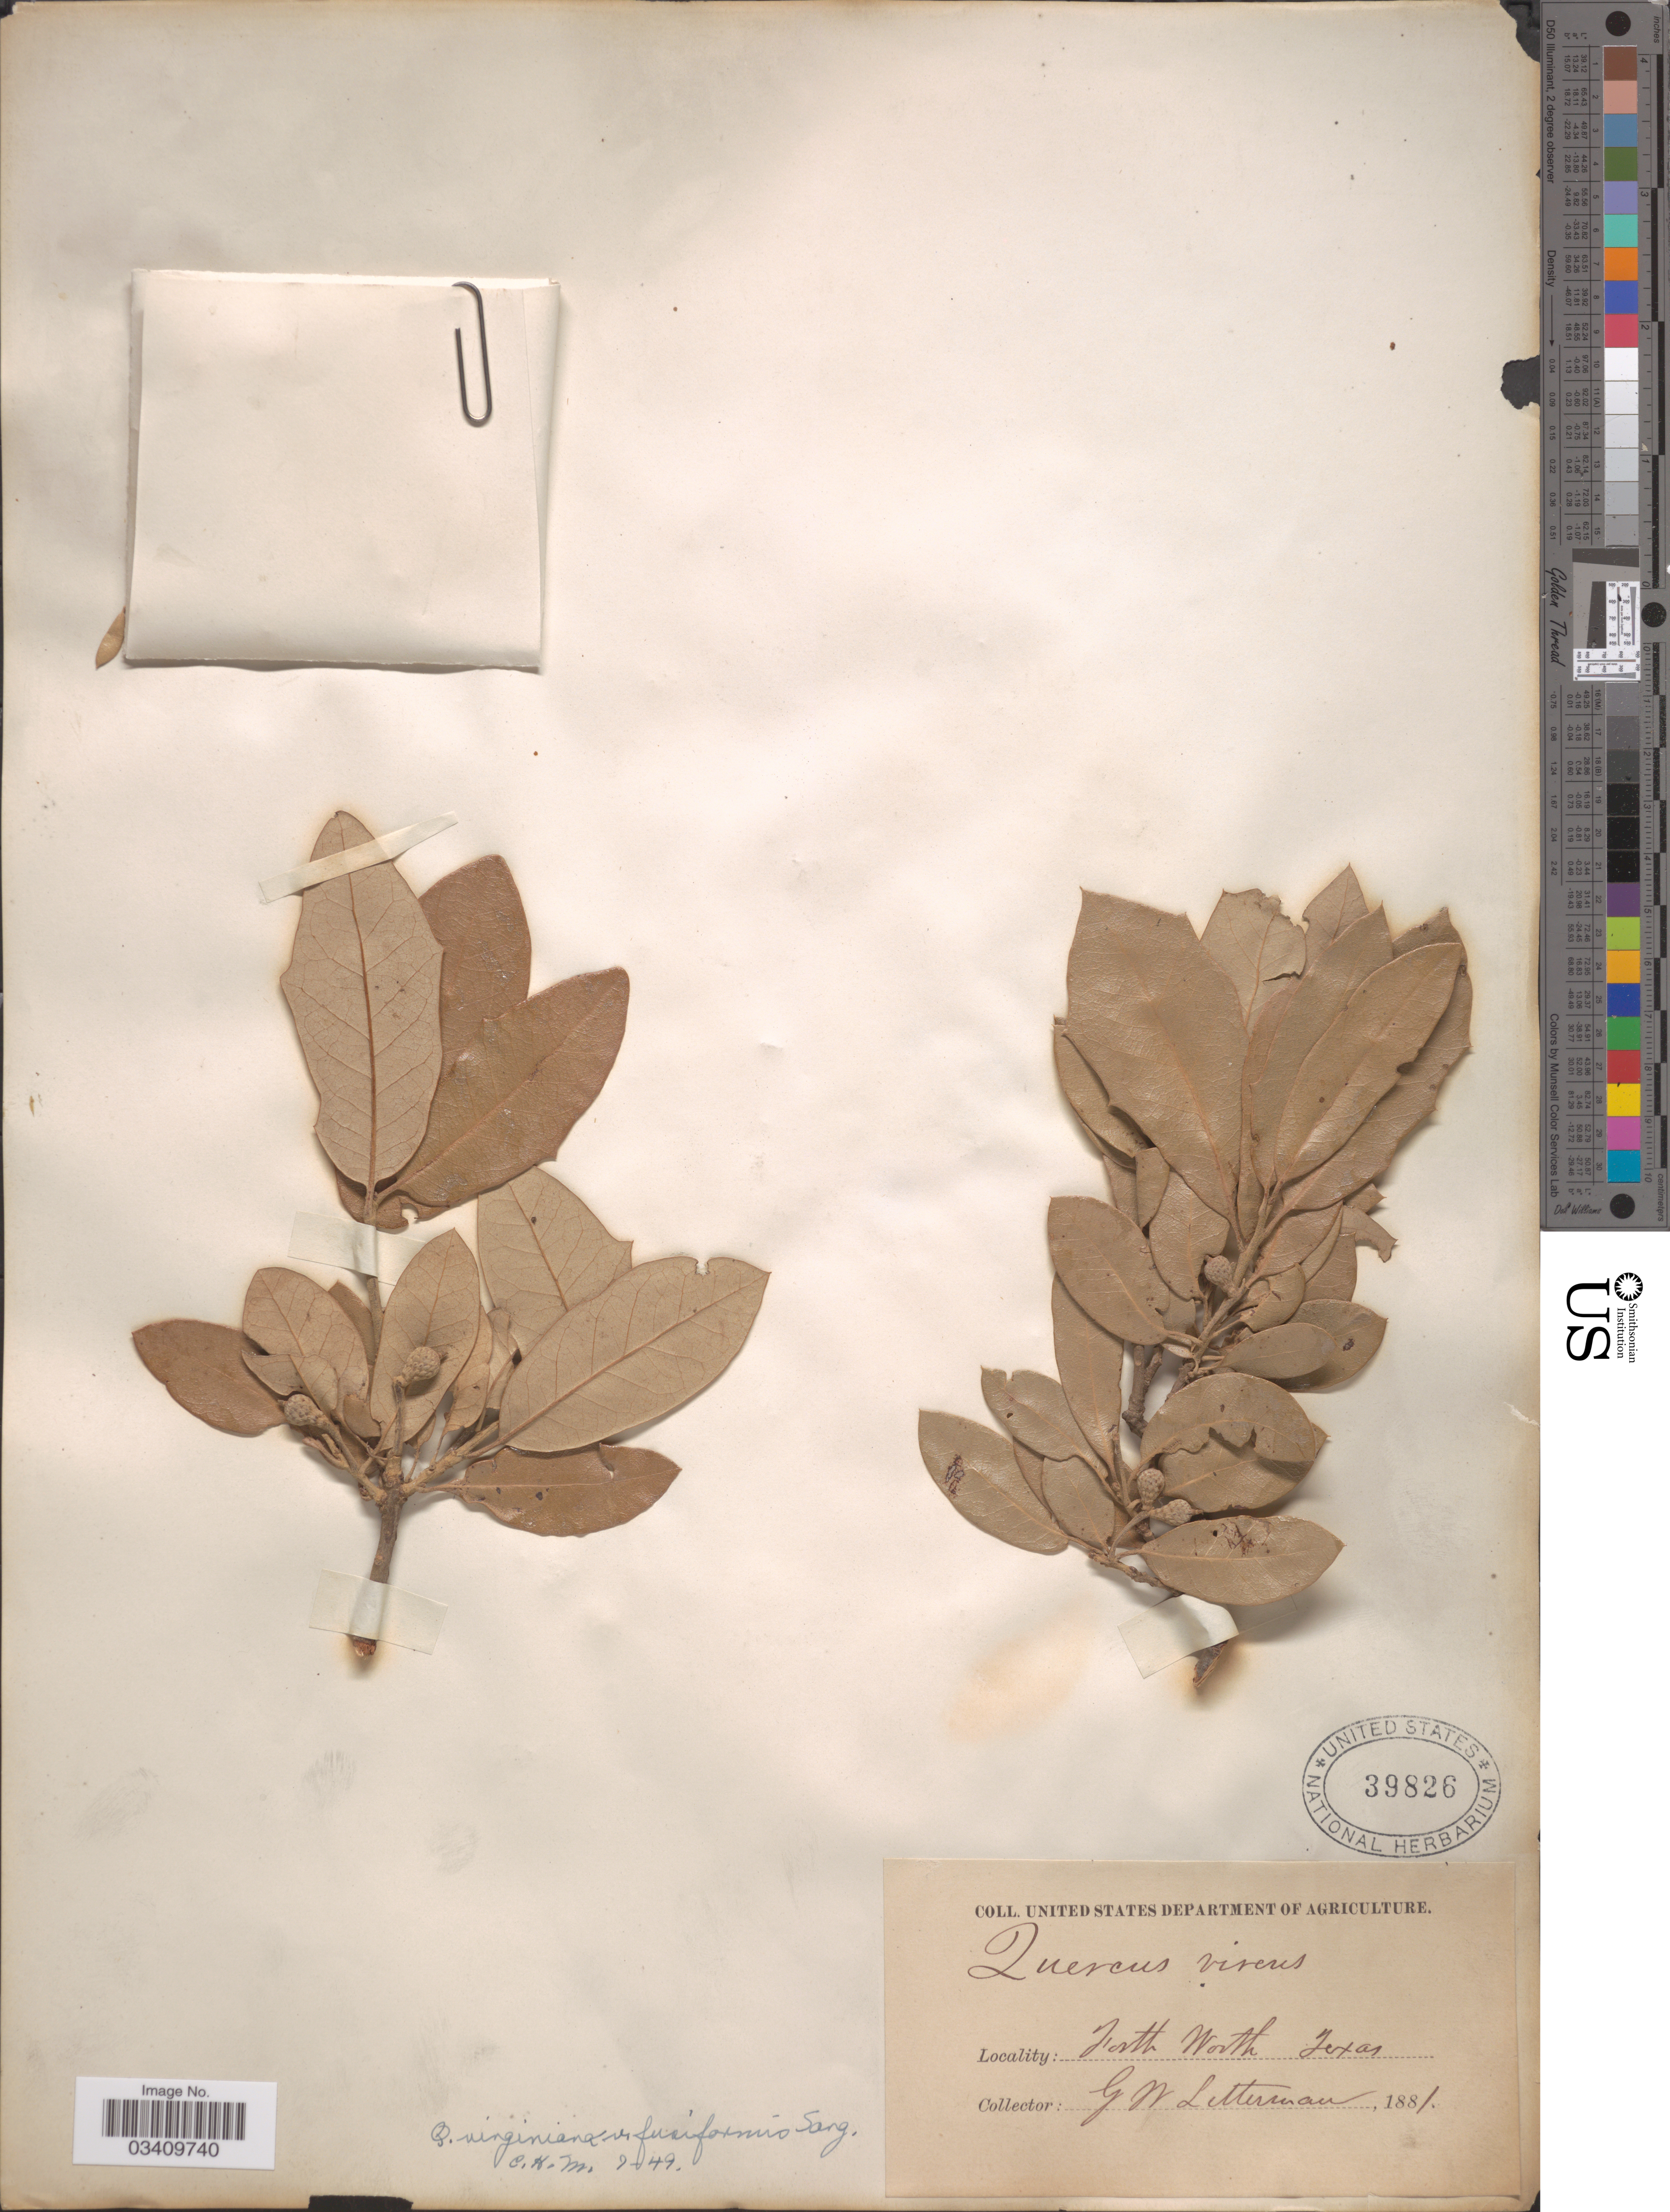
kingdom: Plantae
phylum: Tracheophyta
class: Magnoliopsida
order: Fagales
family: Fagaceae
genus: Quercus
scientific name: Quercus virginiana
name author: Mill.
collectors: G. W. Letterman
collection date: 1881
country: United States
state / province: Texas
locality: Forth Worth.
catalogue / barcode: US 39826